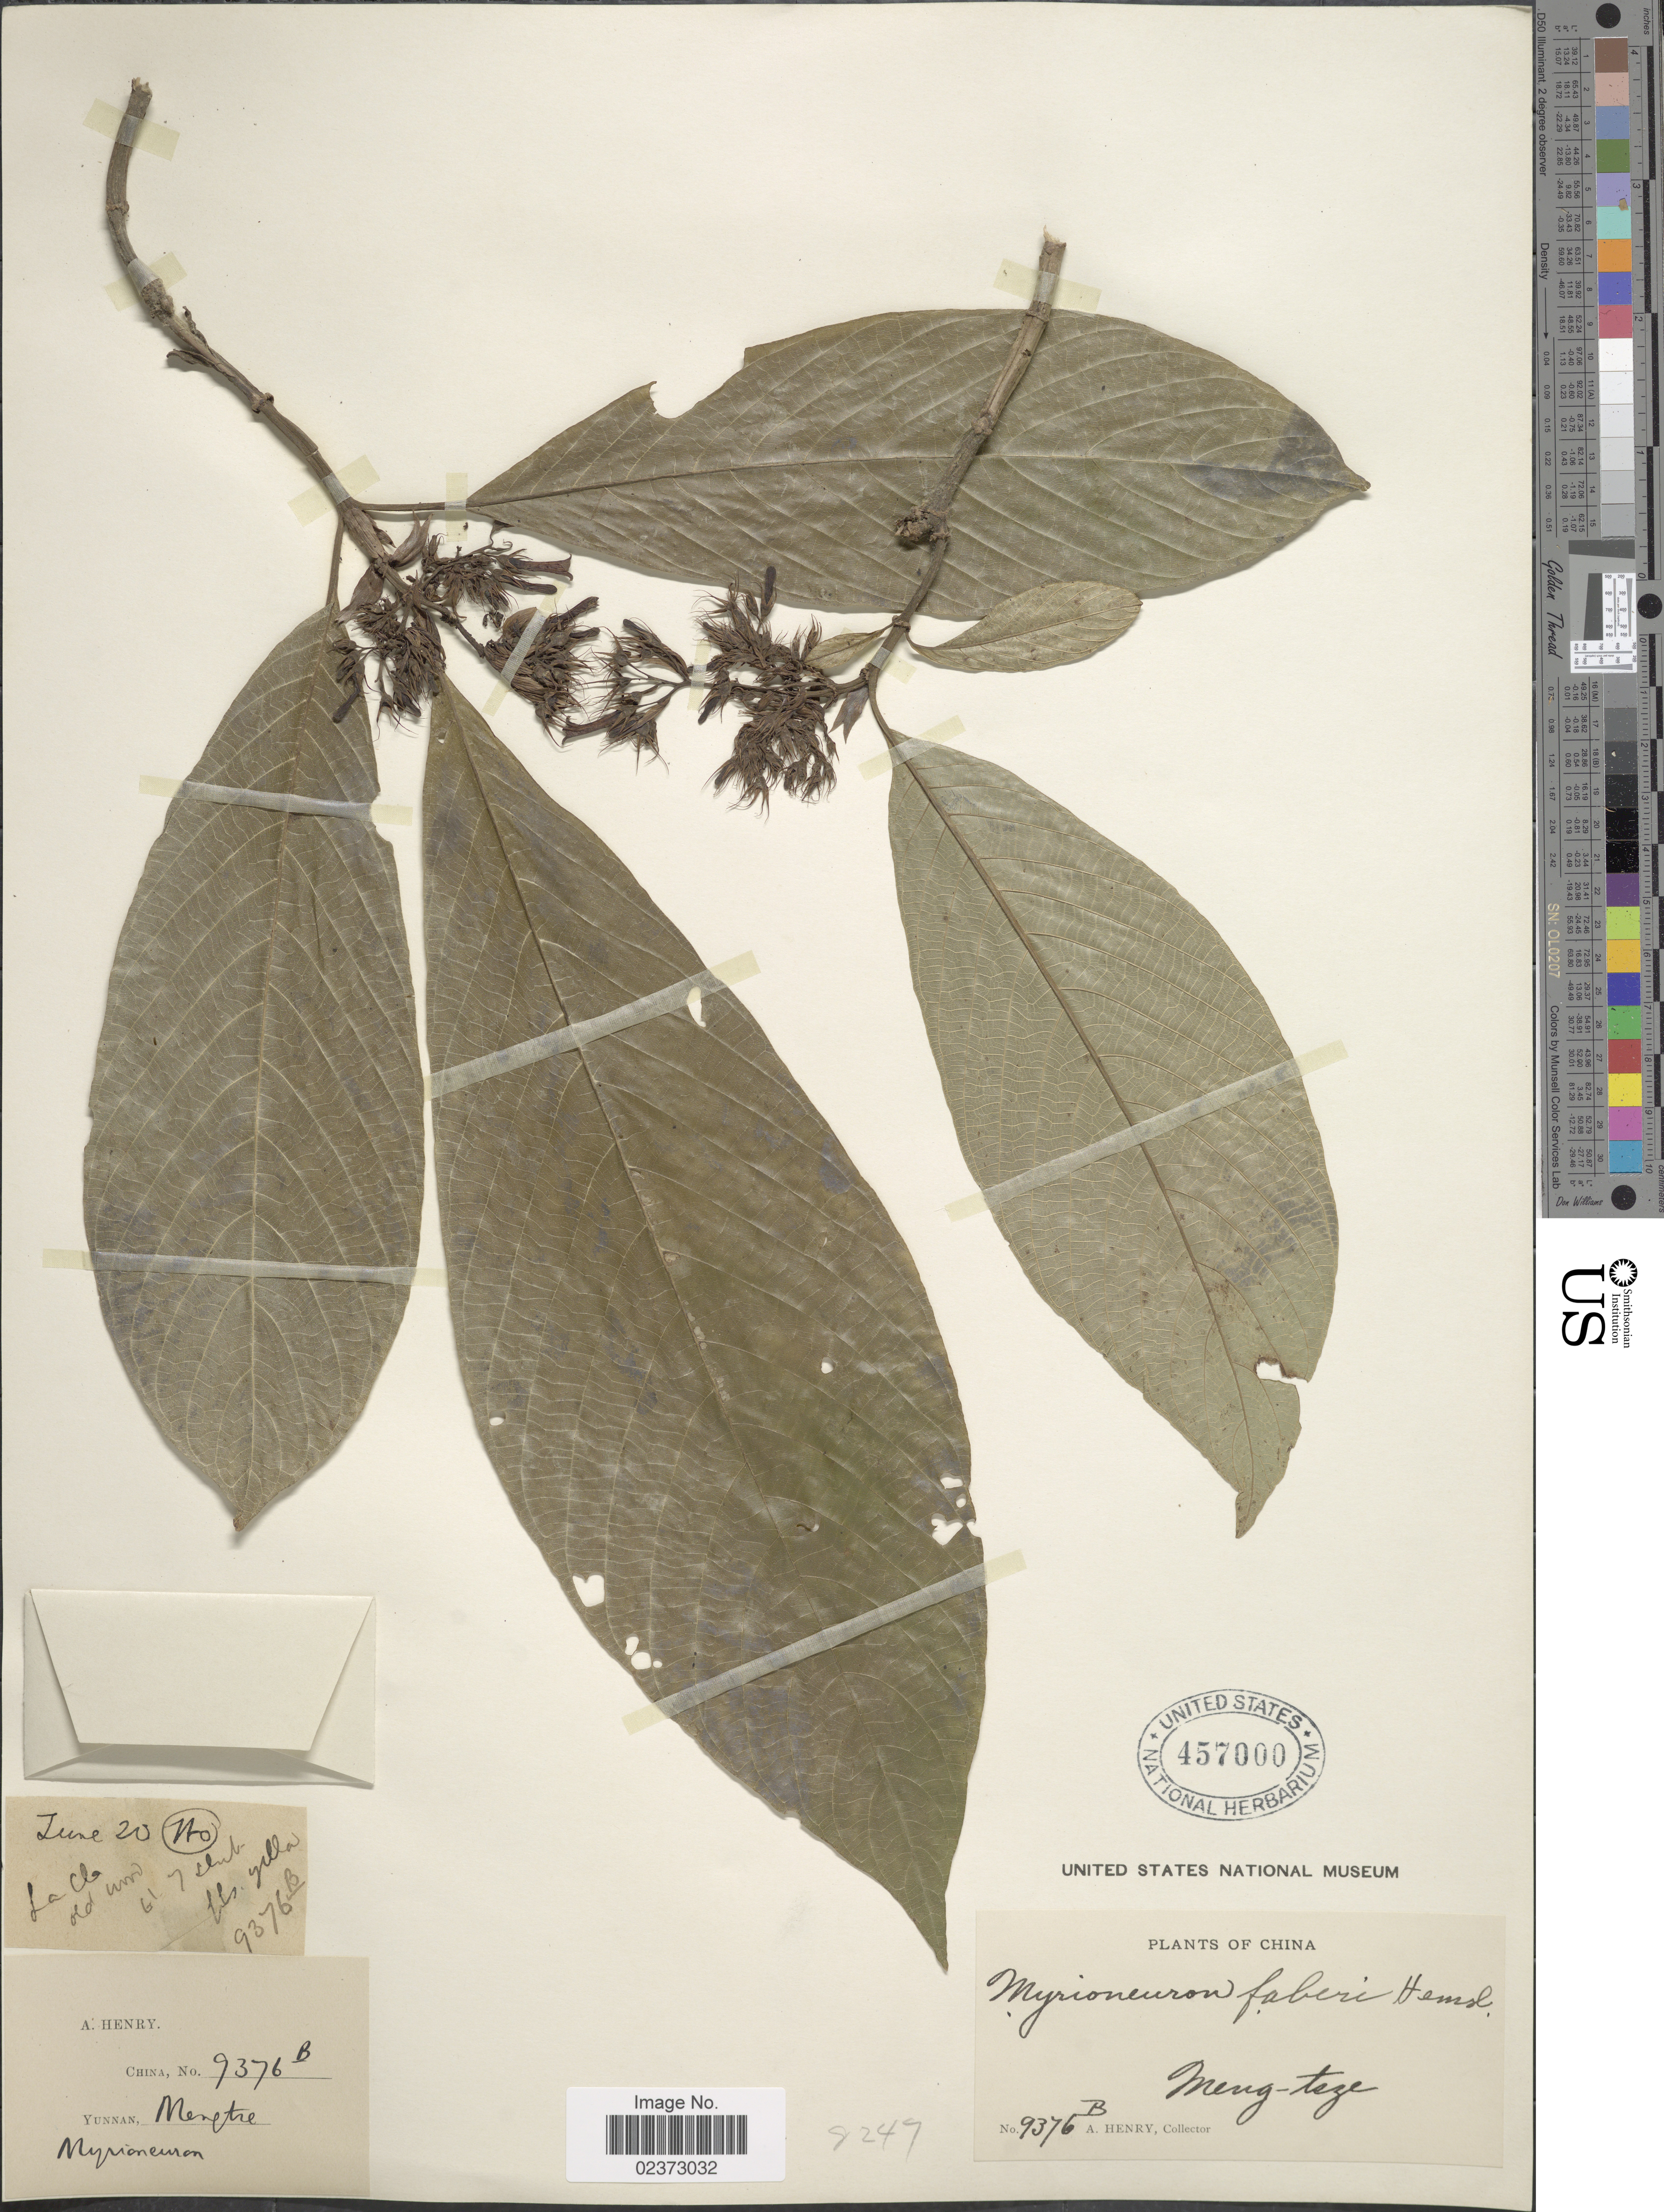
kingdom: Plantae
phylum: Tracheophyta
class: Magnoliopsida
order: Gentianales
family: Rubiaceae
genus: Mycetia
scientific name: Mycetia faberi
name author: (Hemsl.) Razafim. & B. Bremer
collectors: A. Henry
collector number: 9376 B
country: China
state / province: Yunnan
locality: Mengtsze, Yunnan, China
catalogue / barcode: US 457000